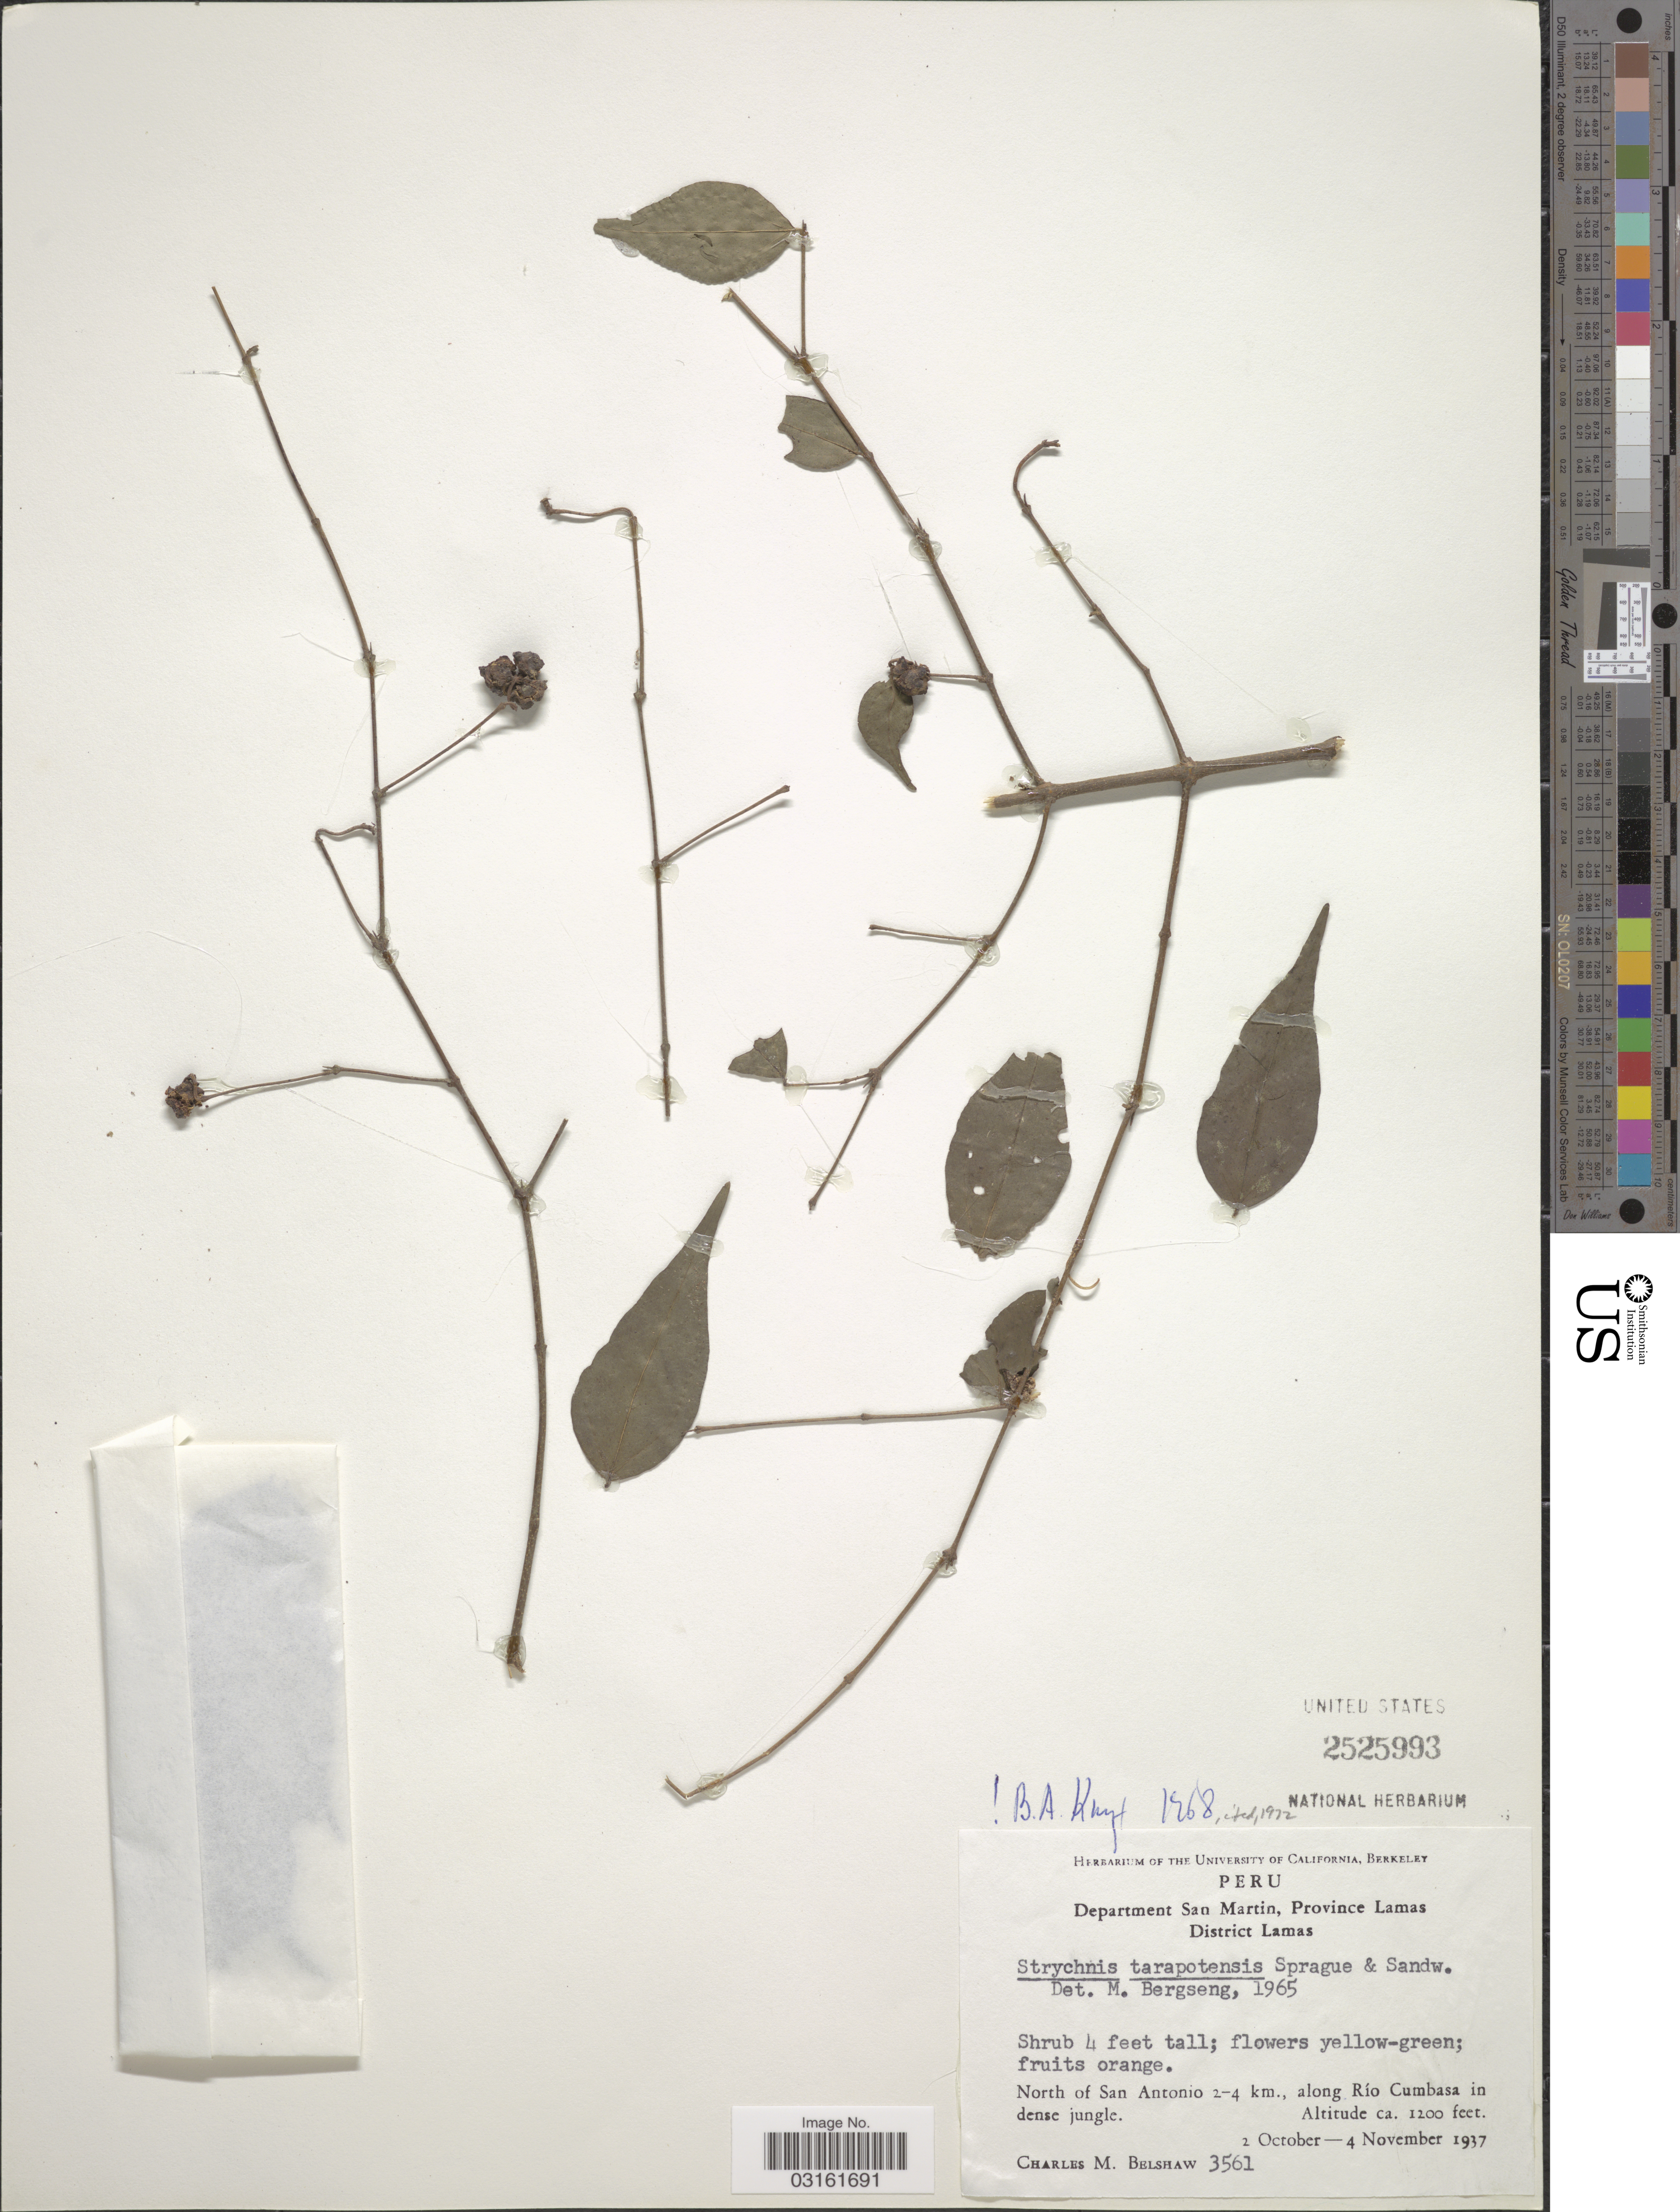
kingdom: Plantae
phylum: Tracheophyta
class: Magnoliopsida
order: Gentianales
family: Loganiaceae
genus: Strychnos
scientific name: Strychnos tarapotensis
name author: Sprague & Sandwith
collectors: C. Shaw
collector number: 3561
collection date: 1937-10-02/1937-11-04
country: Peru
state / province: San Martín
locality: Department San Martin, Province Lamas, District Lamas. North of San Antonio 2-4 km., along Río Cumbassa in dense jungle.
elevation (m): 366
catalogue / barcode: US 2525993